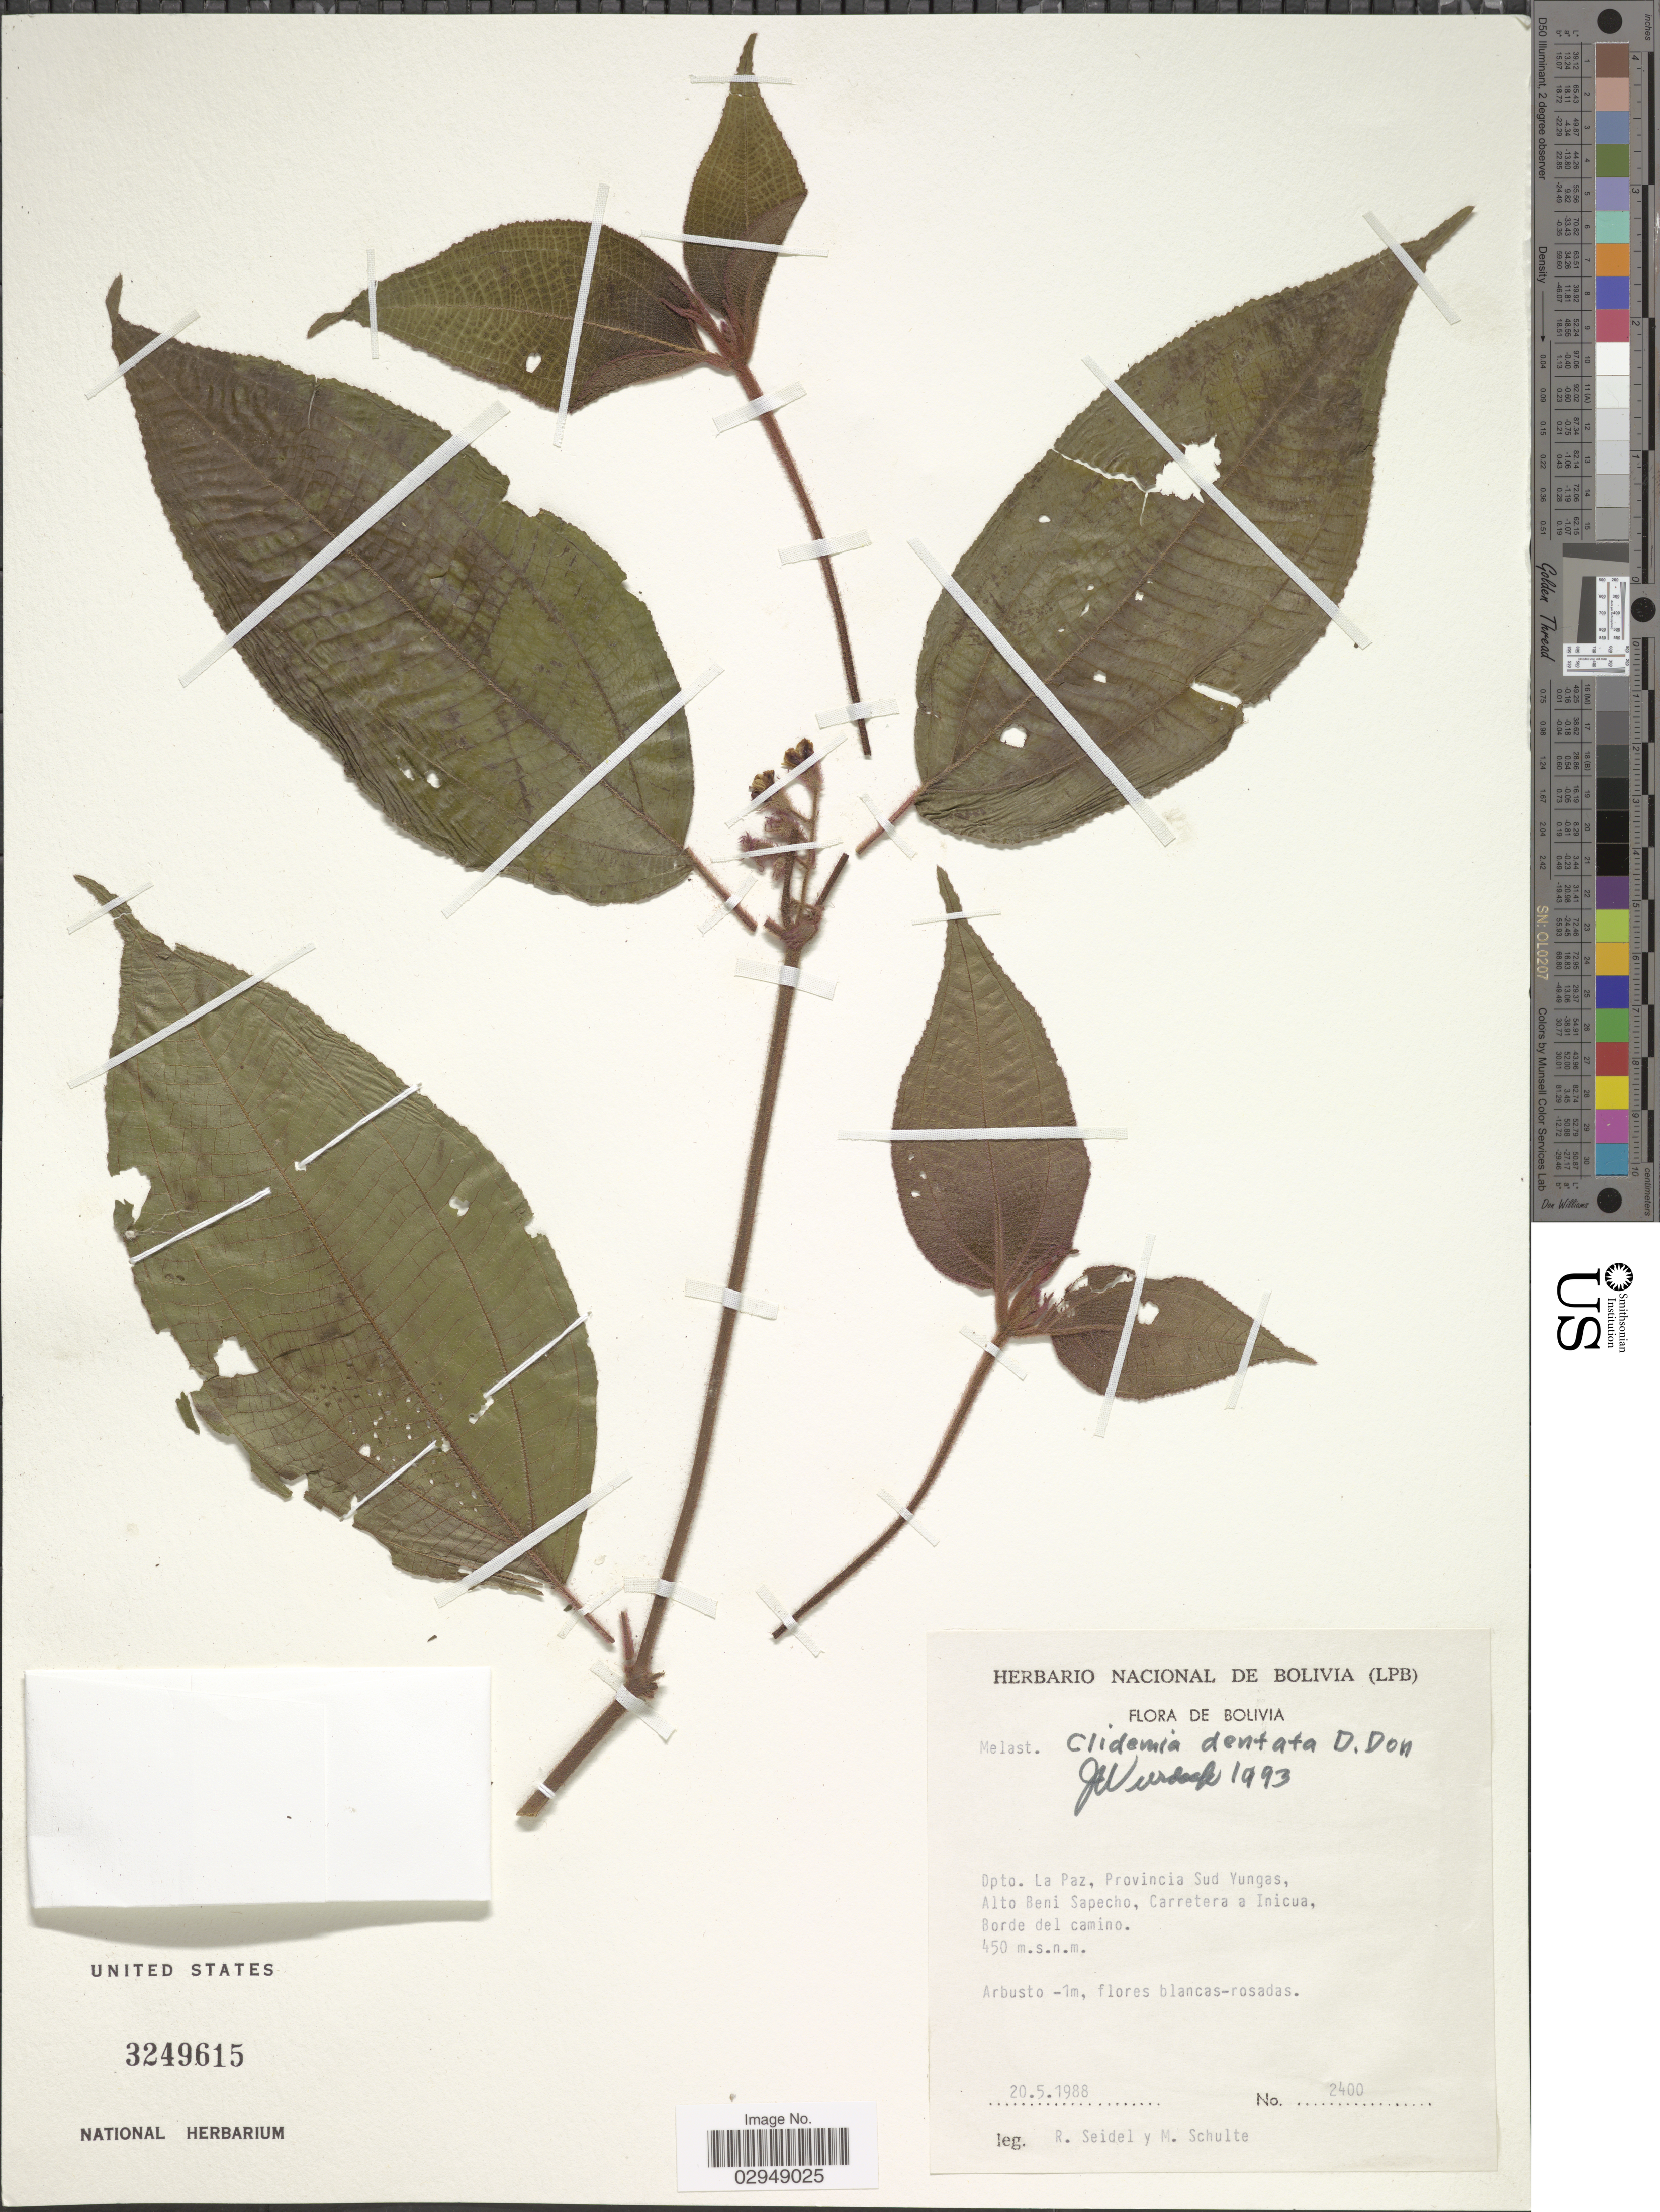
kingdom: Plantae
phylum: Tracheophyta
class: Magnoliopsida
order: Myrtales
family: Melastomataceae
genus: Clidemia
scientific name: Clidemia dentata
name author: D. Don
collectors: R. Seidel & M. Schulte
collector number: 2400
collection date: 1988-05-20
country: Bolivia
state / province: La Paz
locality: Dpto. La Paz, Provincia Sud Yungas, Alto Beni Sapecho, Carretera a Inicua, Borde del camino.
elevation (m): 450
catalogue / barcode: US 3249615